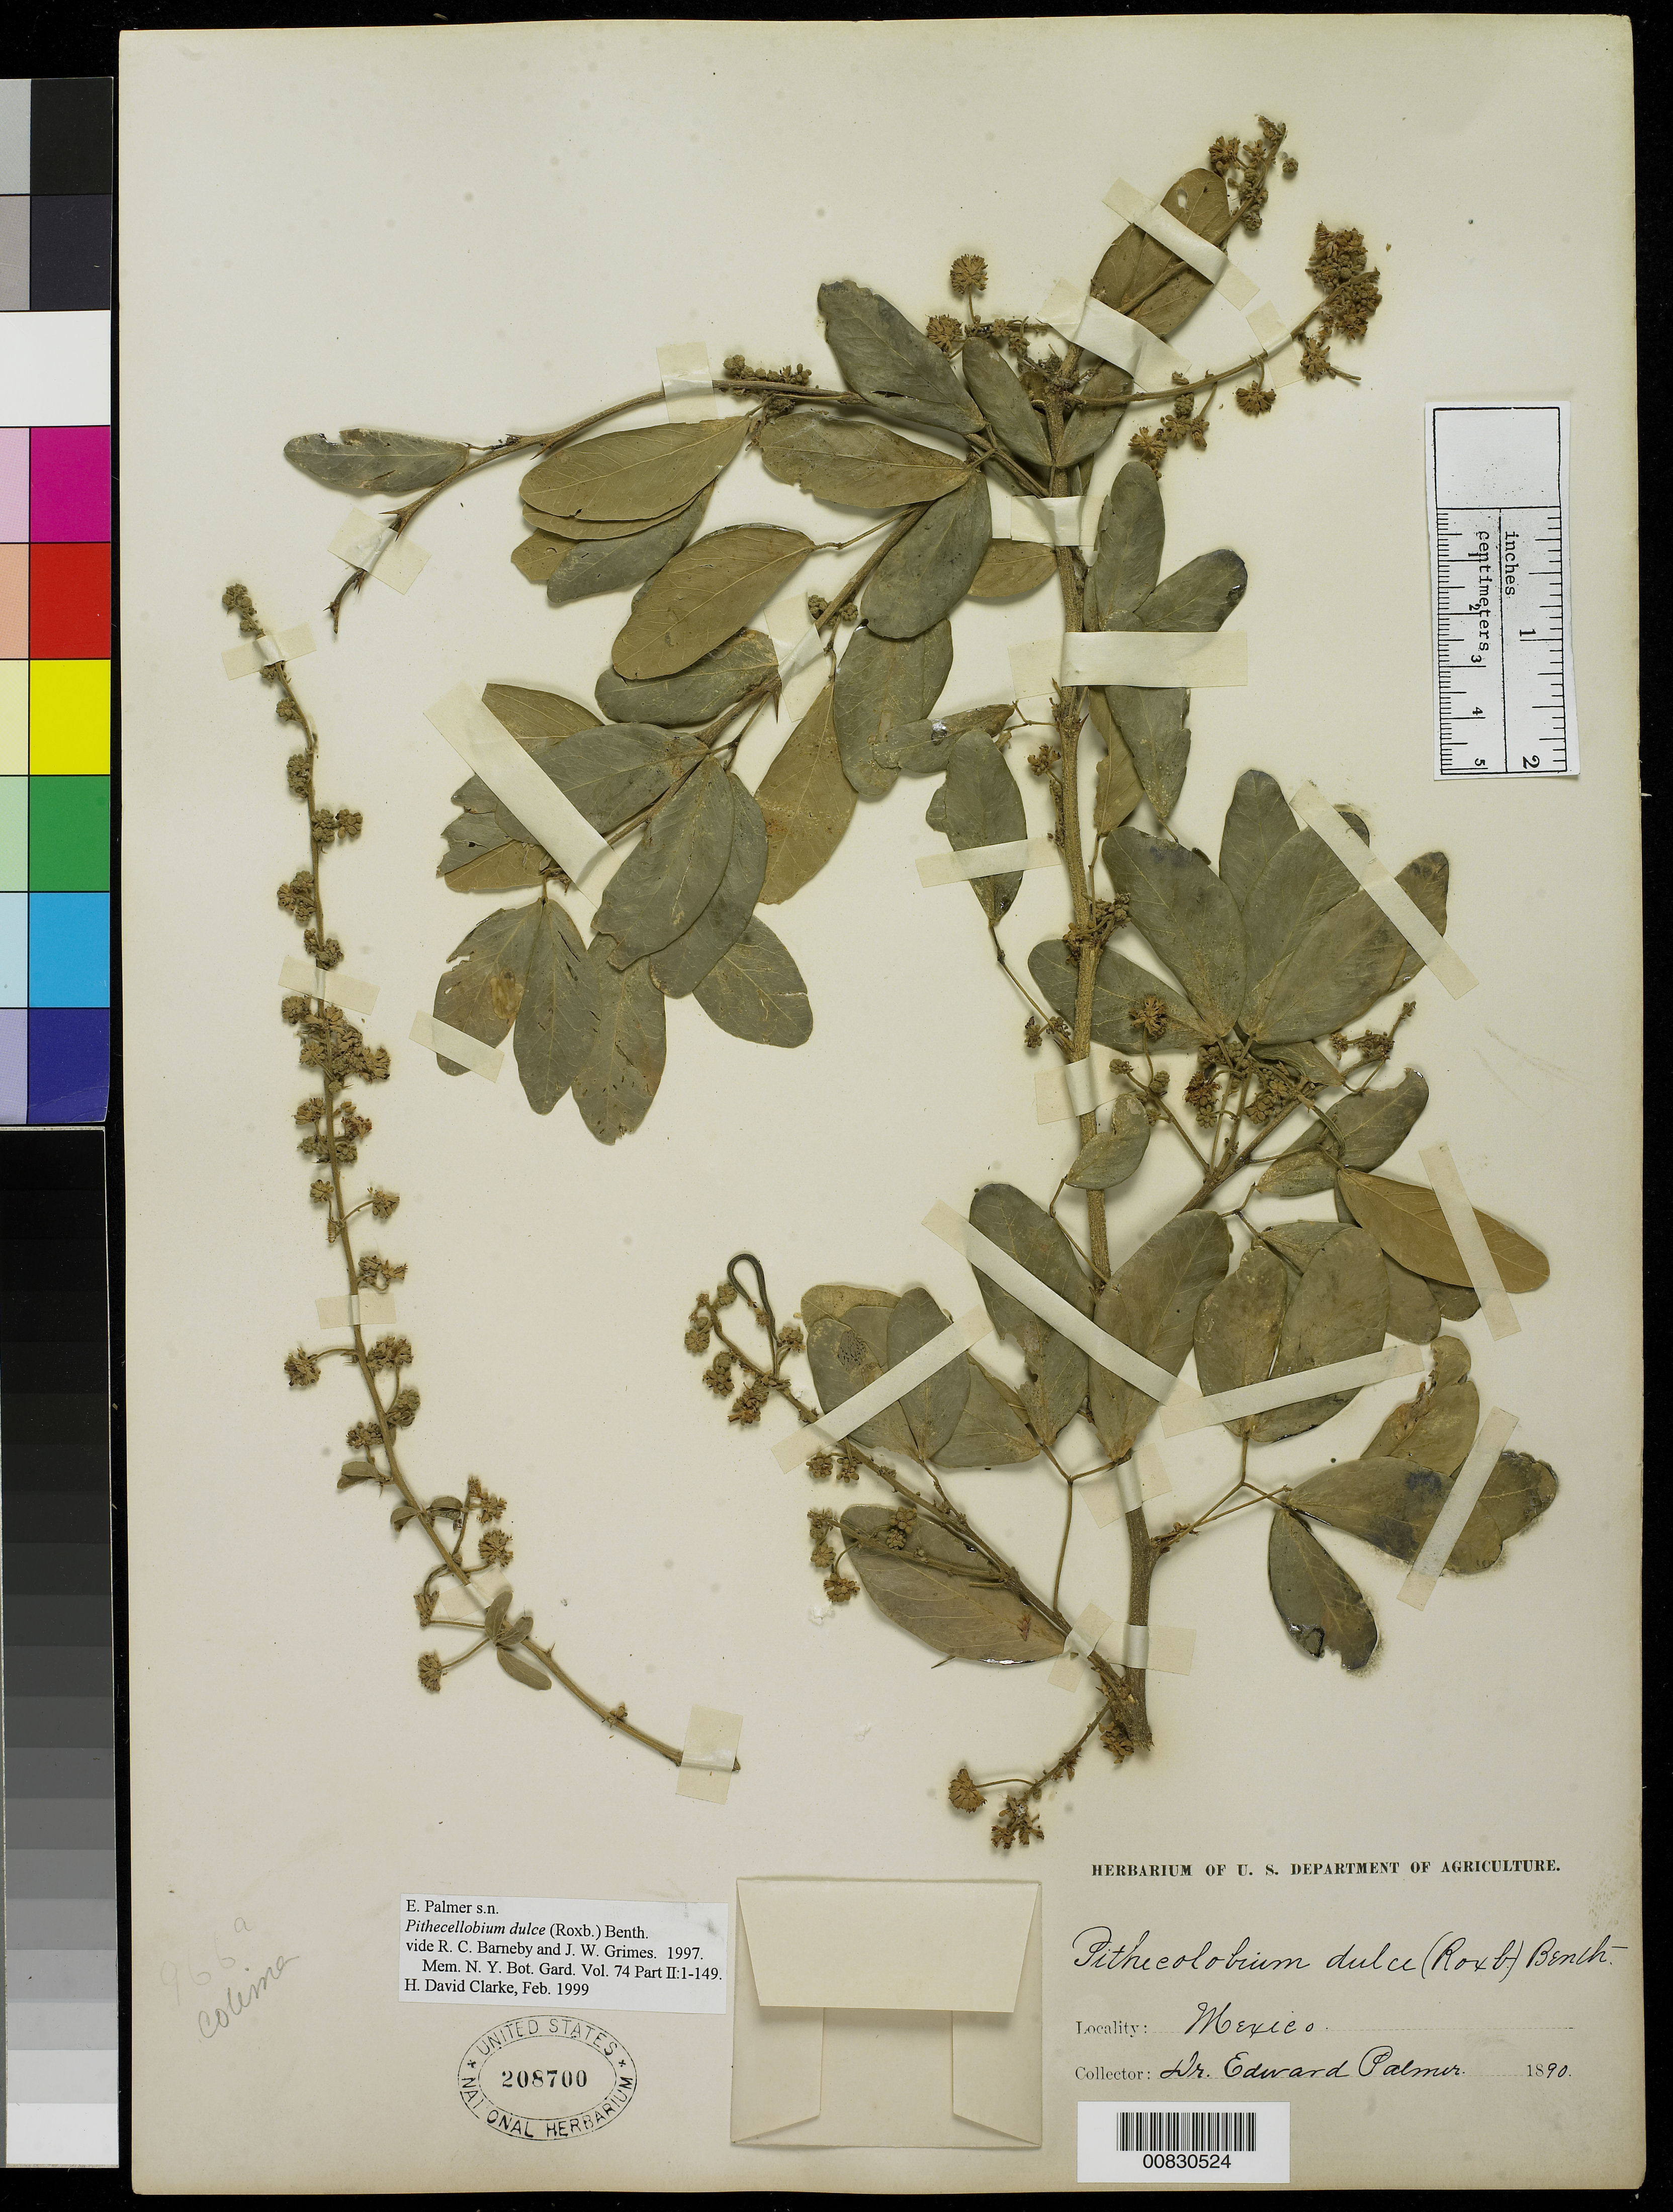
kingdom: Plantae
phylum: Tracheophyta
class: Magnoliopsida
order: Fabales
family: Fabaceae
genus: Pithecellobium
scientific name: Pithecellobium dulce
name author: (Roxb.) Benth.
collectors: E. Palmer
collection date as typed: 1890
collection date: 1890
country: Mexico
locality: Mexico.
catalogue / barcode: US 208700